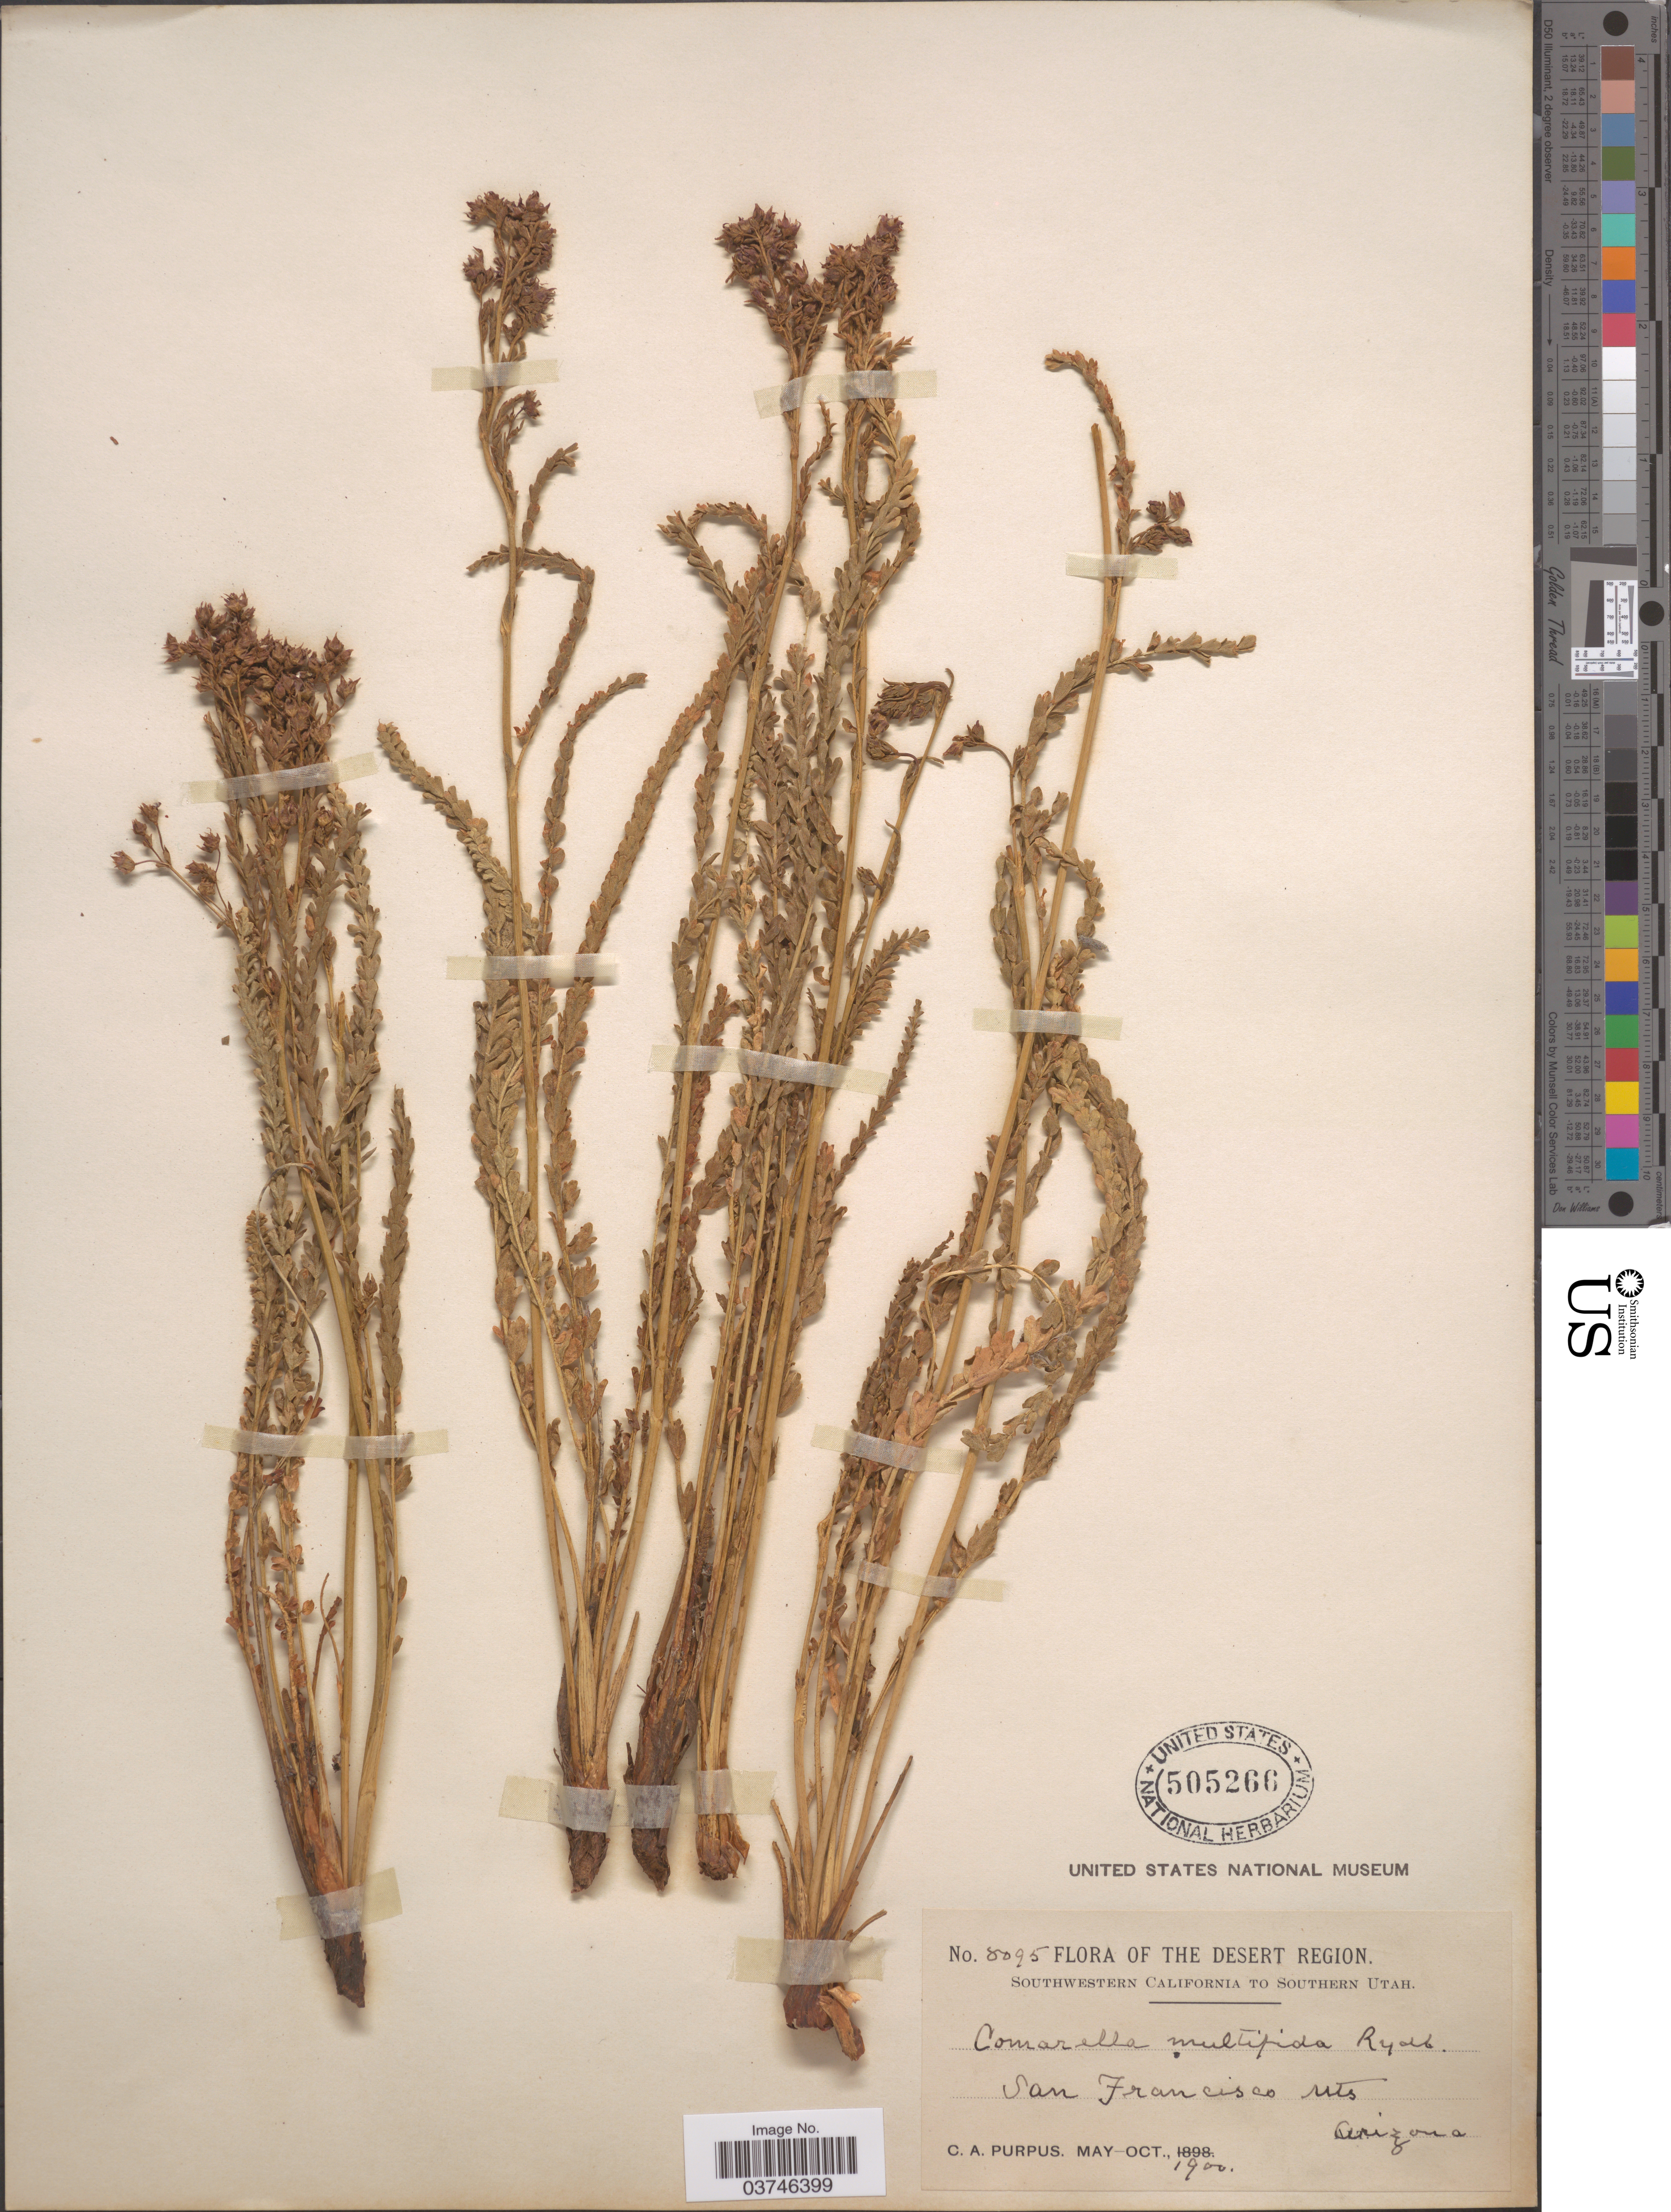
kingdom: Plantae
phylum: Tracheophyta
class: Magnoliopsida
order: Rosales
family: Rosaceae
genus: Potentilla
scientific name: Potentilla multifoliolata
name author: (Torr.) Kearney & Peebles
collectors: C. A. Purpus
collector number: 8095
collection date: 1900-05/1900-10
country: United States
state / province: Arizona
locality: The Desert region. San Francisco Mts.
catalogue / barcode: US 505266